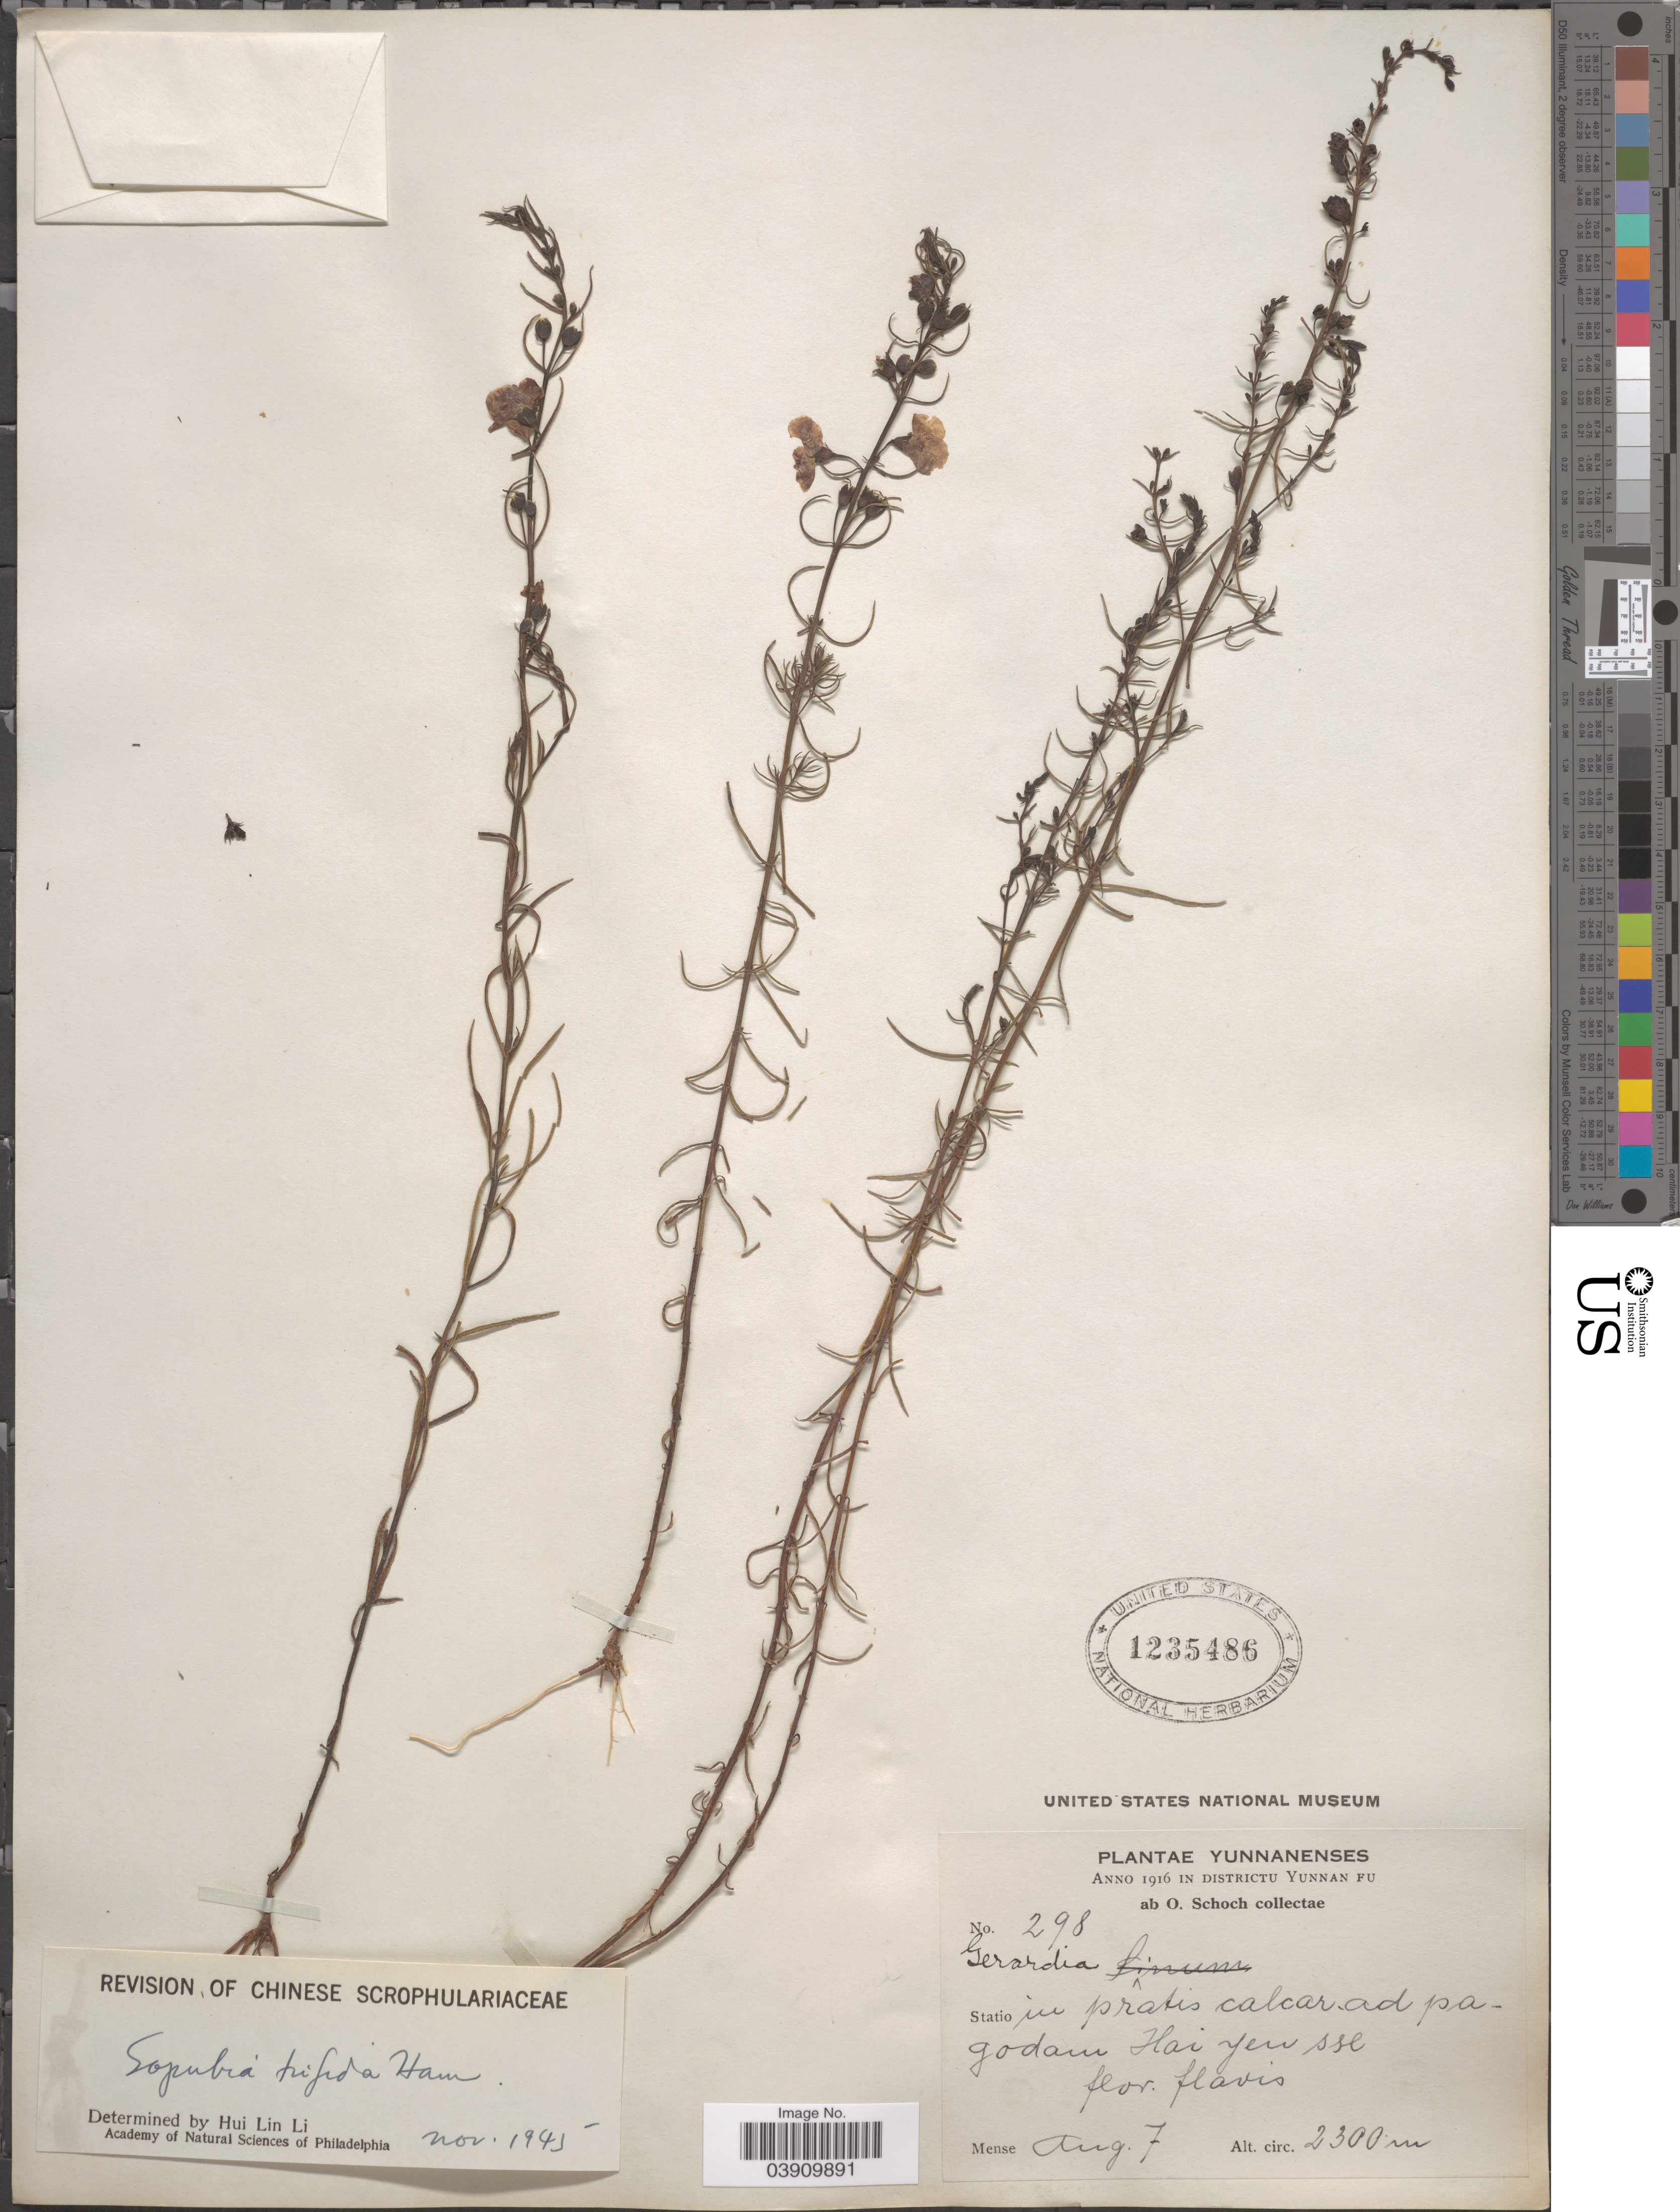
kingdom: Plantae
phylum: Tracheophyta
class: Magnoliopsida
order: Lamiales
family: Orobanchaceae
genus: Sopubia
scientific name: Sopubia trifida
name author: Buch.-Ham. ex D. Don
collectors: O. Schoch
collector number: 298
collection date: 1916-08-07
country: China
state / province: Yunnan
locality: In disitrict Yunnan Fu. Statio in pratis calcar. ad pagodam Hai Yen sse.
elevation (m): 2300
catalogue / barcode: US 1235486